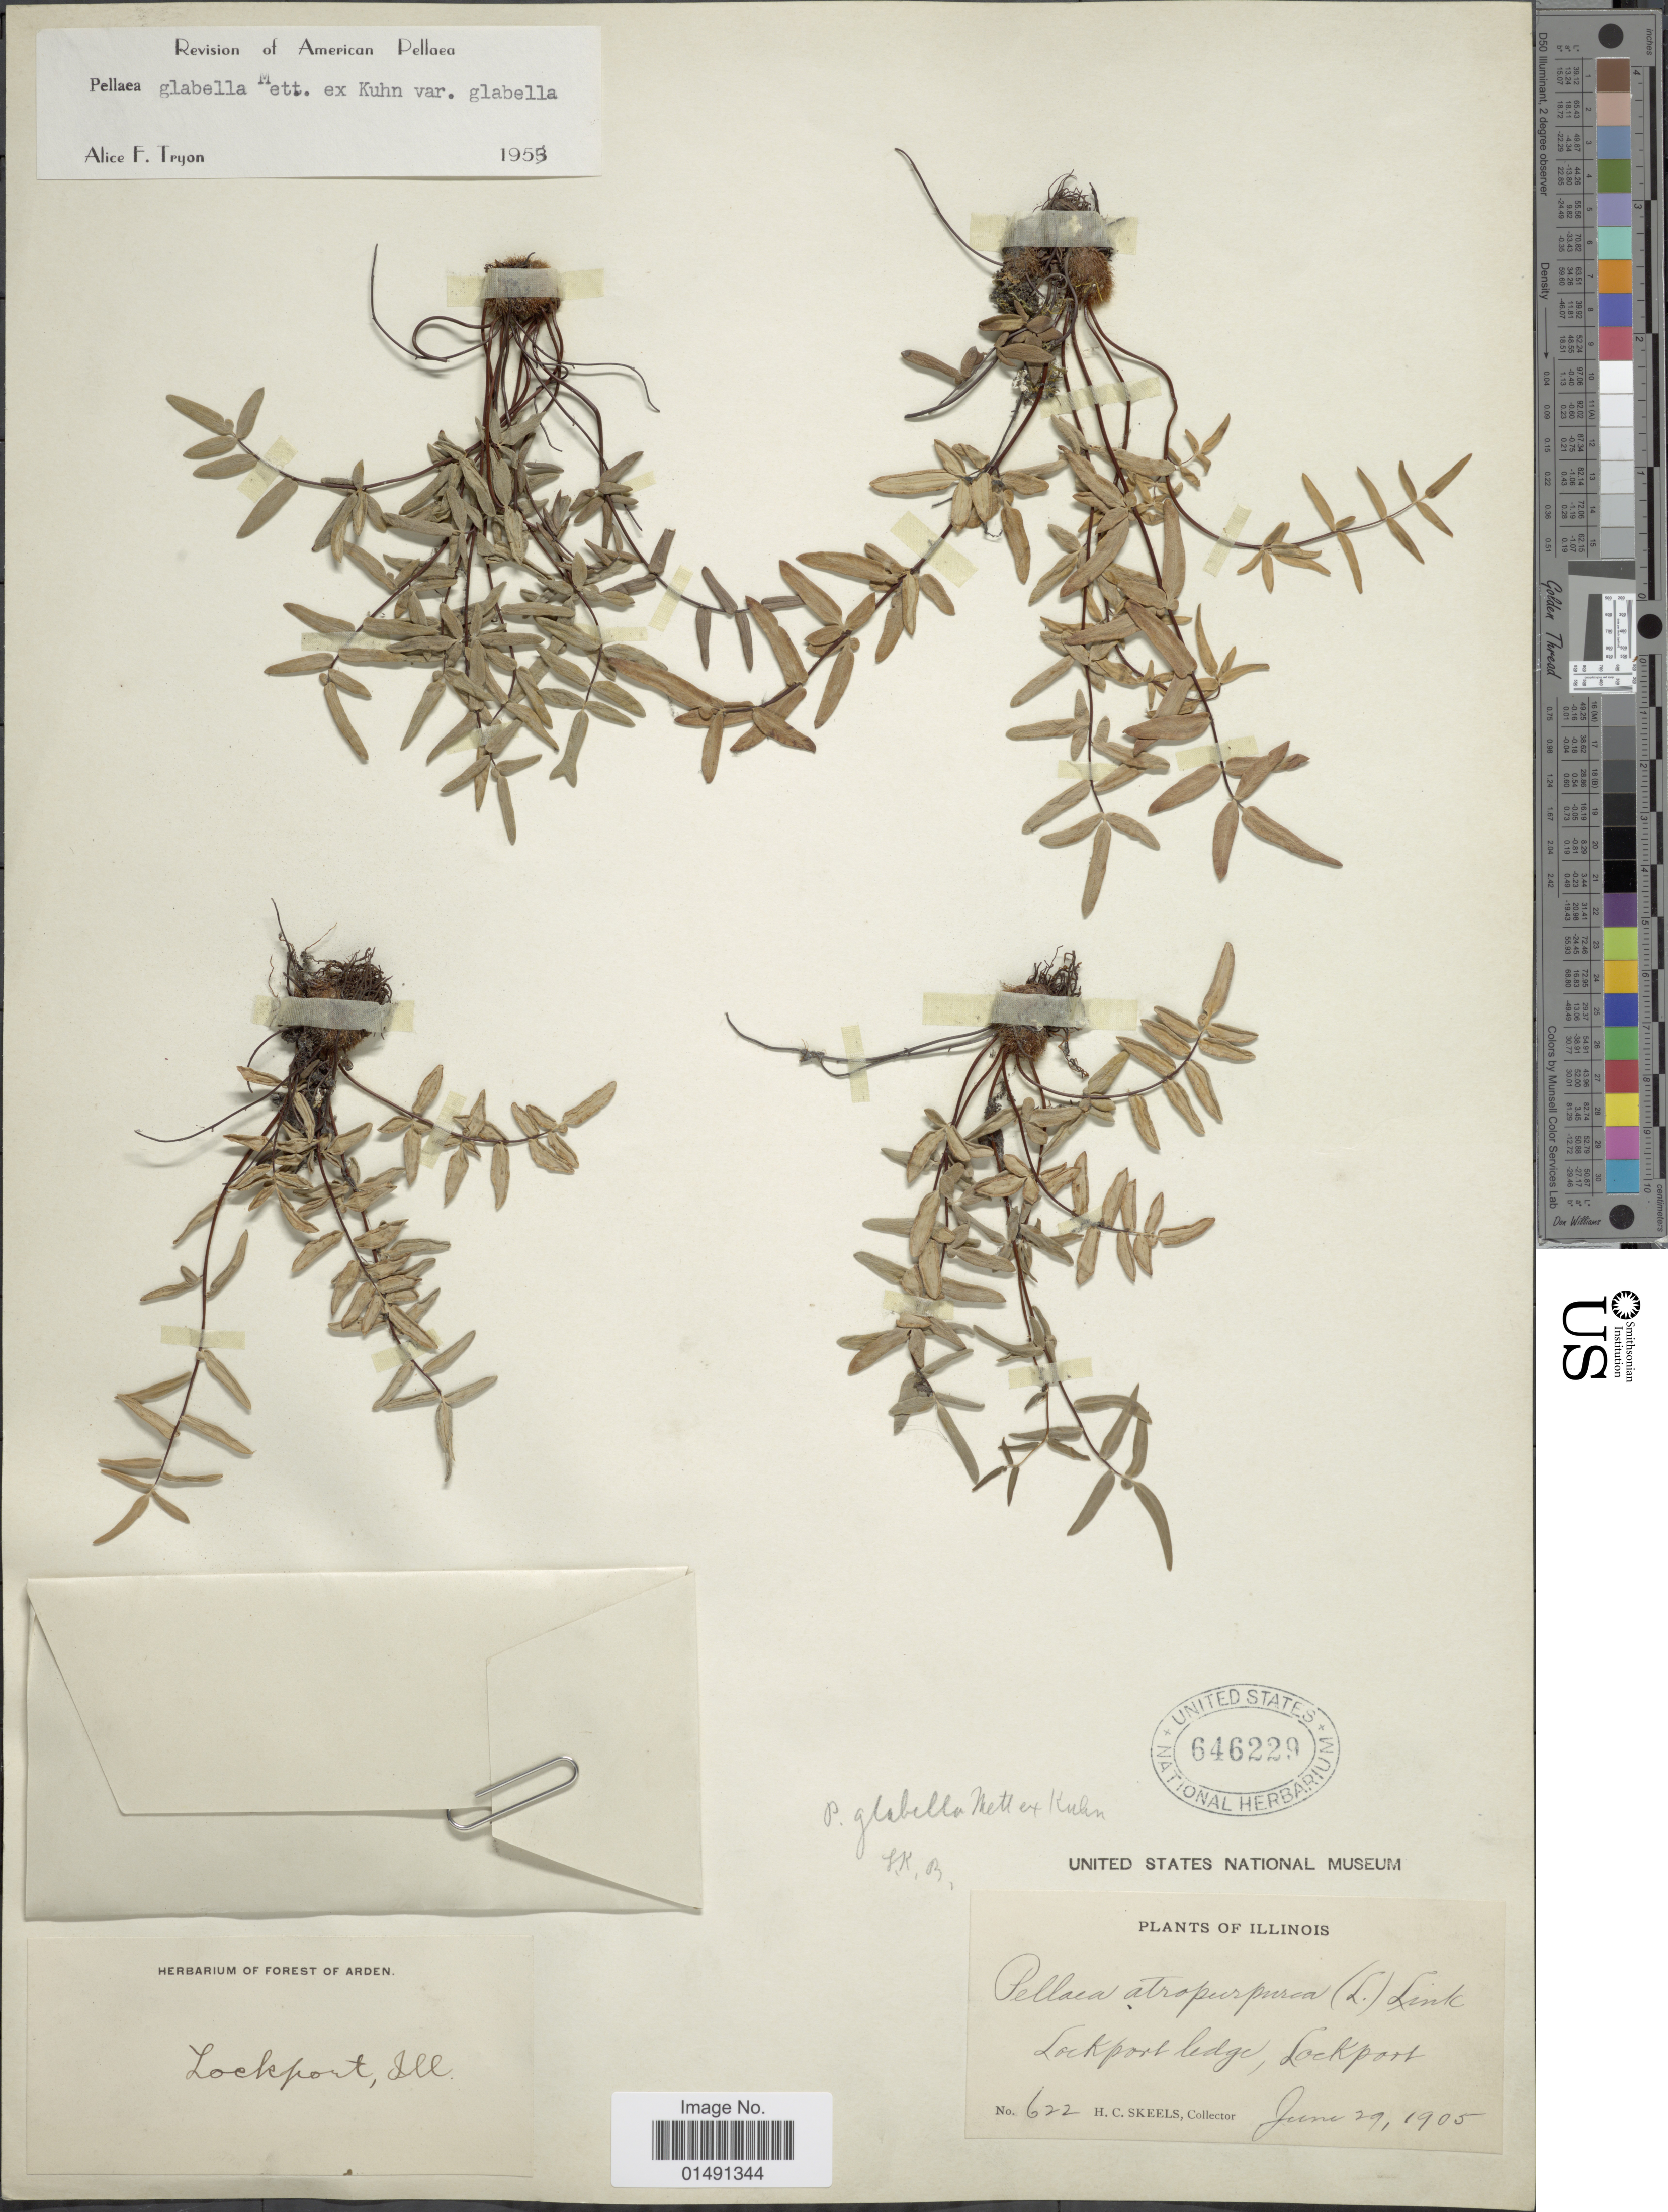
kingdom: Plantae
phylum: Tracheophyta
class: Polypodiopsida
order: Polypodiales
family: Pteridaceae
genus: Pellaea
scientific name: Pellaea glabella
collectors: H. Skeels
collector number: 622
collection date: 1905-06-29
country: United States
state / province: Illinois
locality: Lockport ledge, Lockport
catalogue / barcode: US 646229